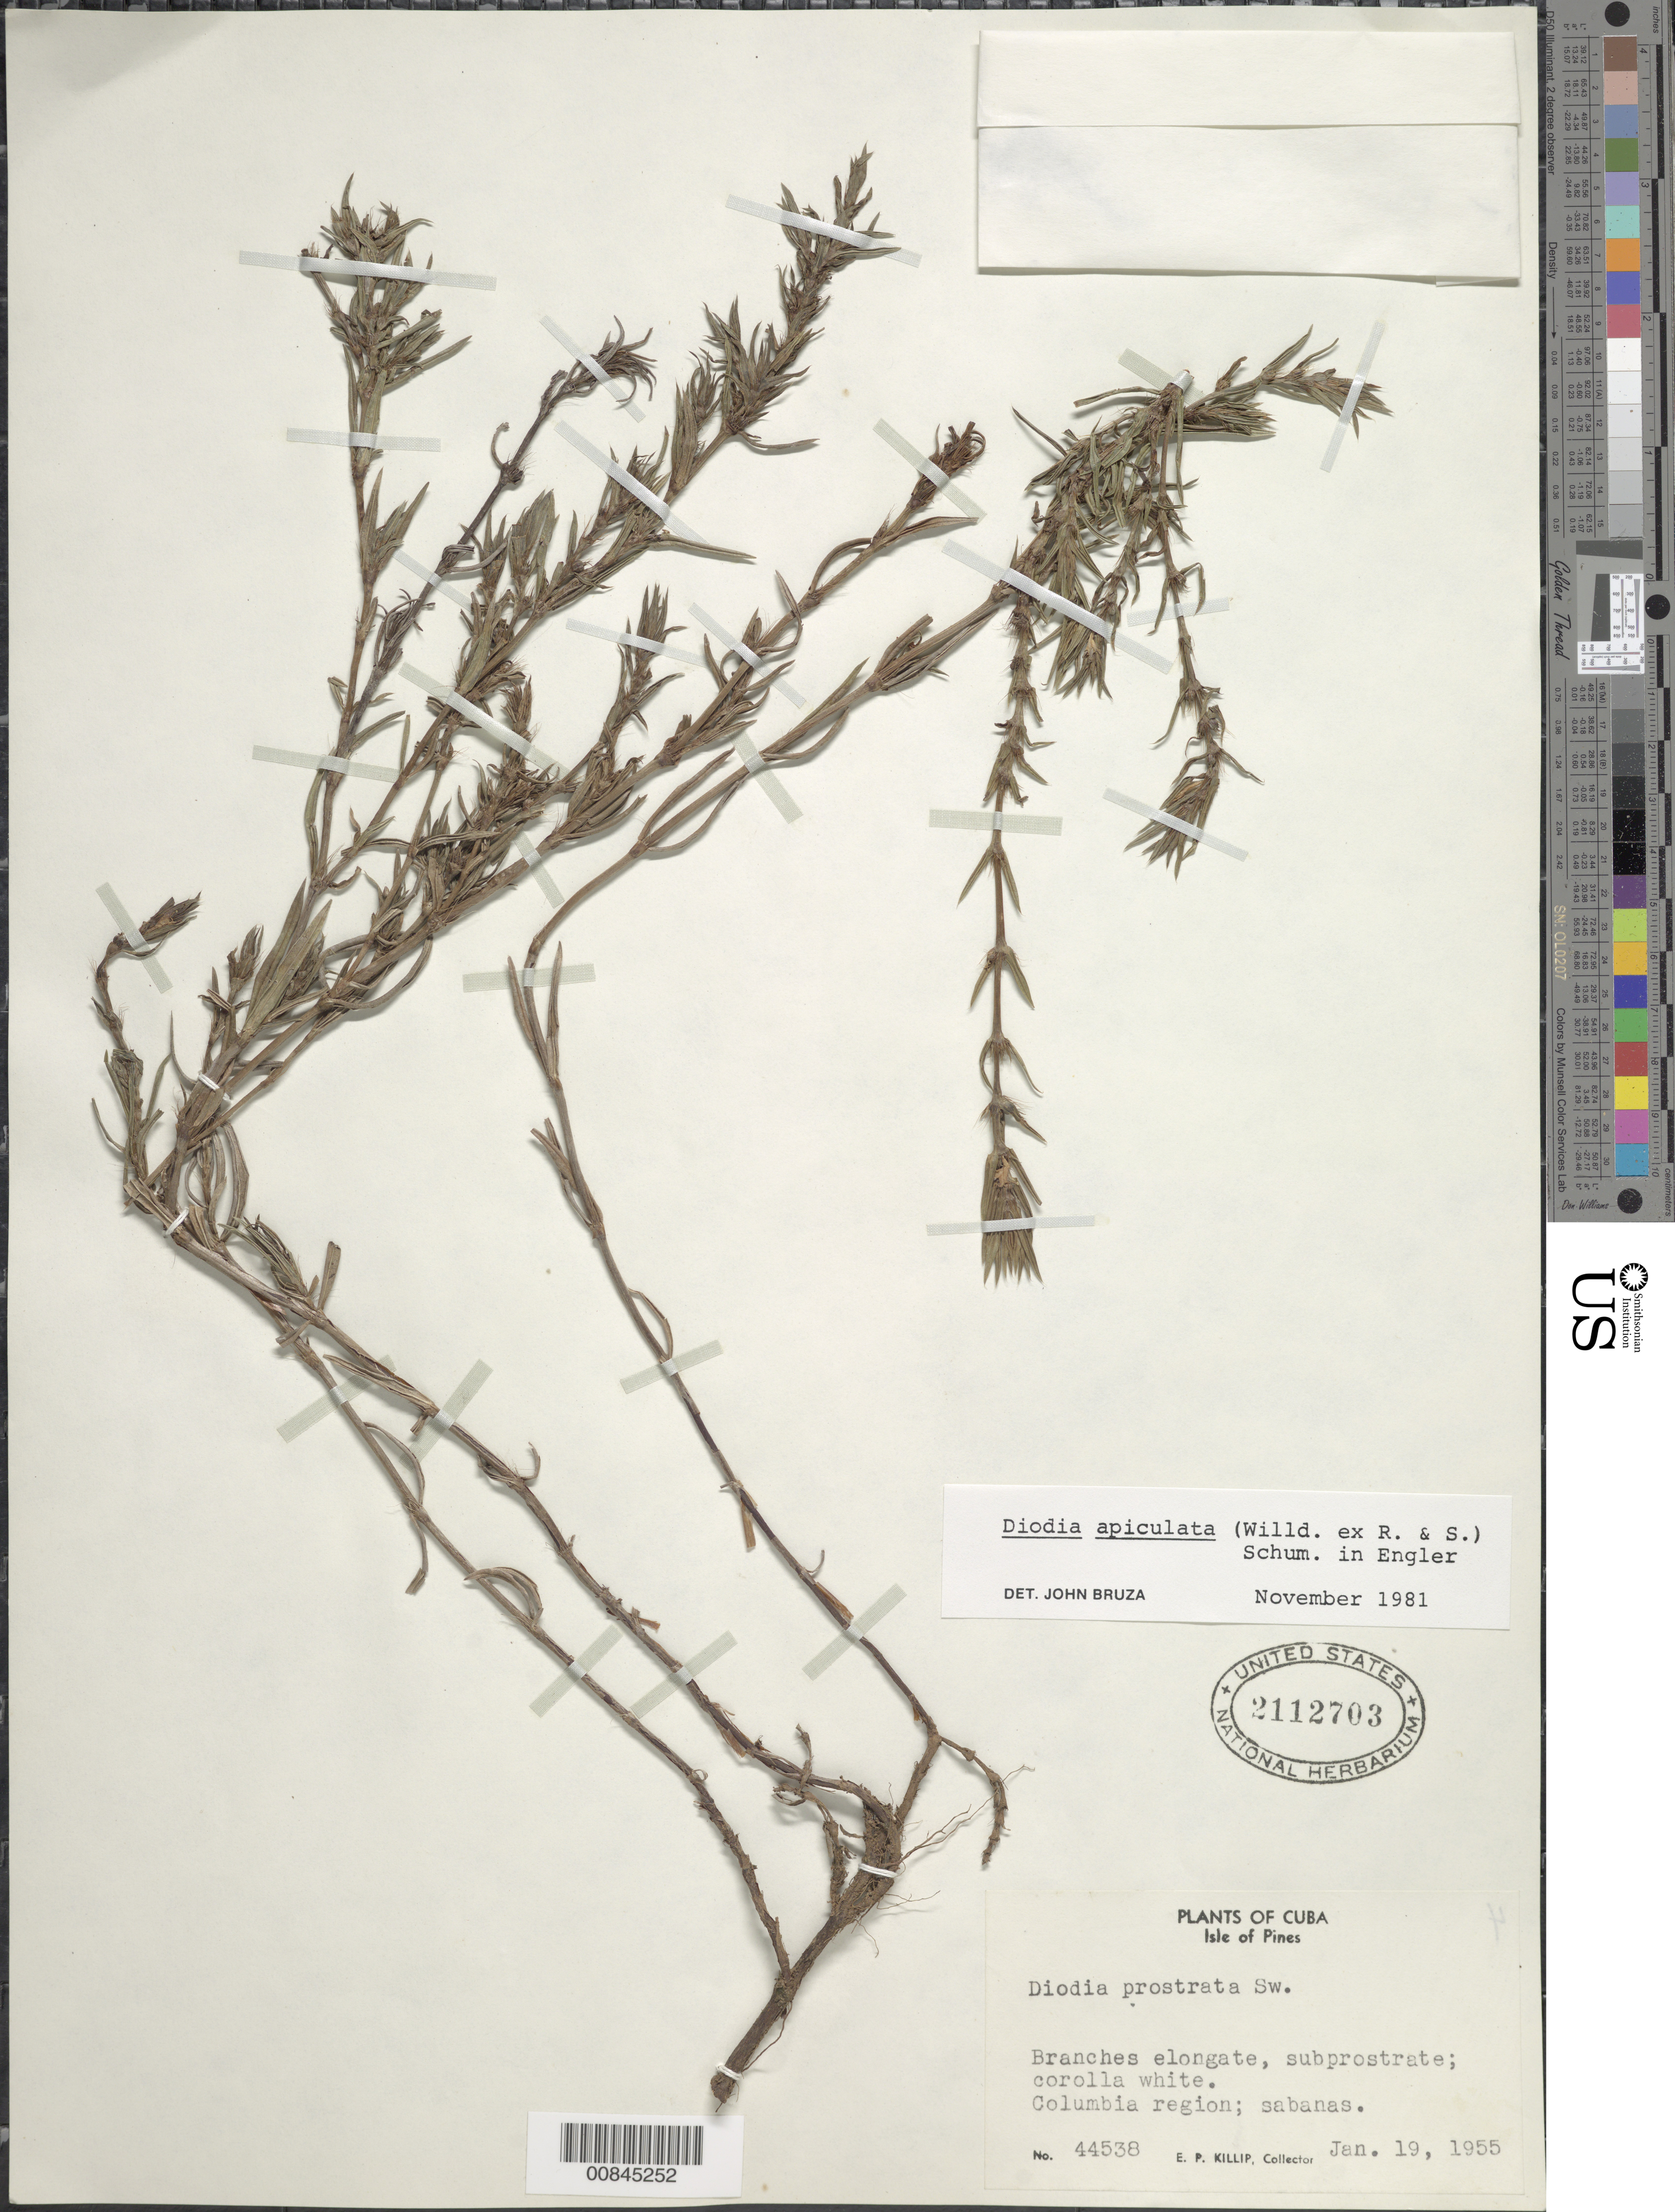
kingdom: Plantae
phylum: Tracheophyta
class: Magnoliopsida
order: Gentianales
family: Rubiaceae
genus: Diodella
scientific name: Diodella apiculata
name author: (Willd. ex Roem. & Schult.) Bacigalupo & E.L. Cabral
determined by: Bruza, J.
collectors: E. P. Killip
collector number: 44538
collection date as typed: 19 Jan 1955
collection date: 1955-01-19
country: Cuba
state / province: Isla de La Juventud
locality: Columbia region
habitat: Sabanas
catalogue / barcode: US 2112703